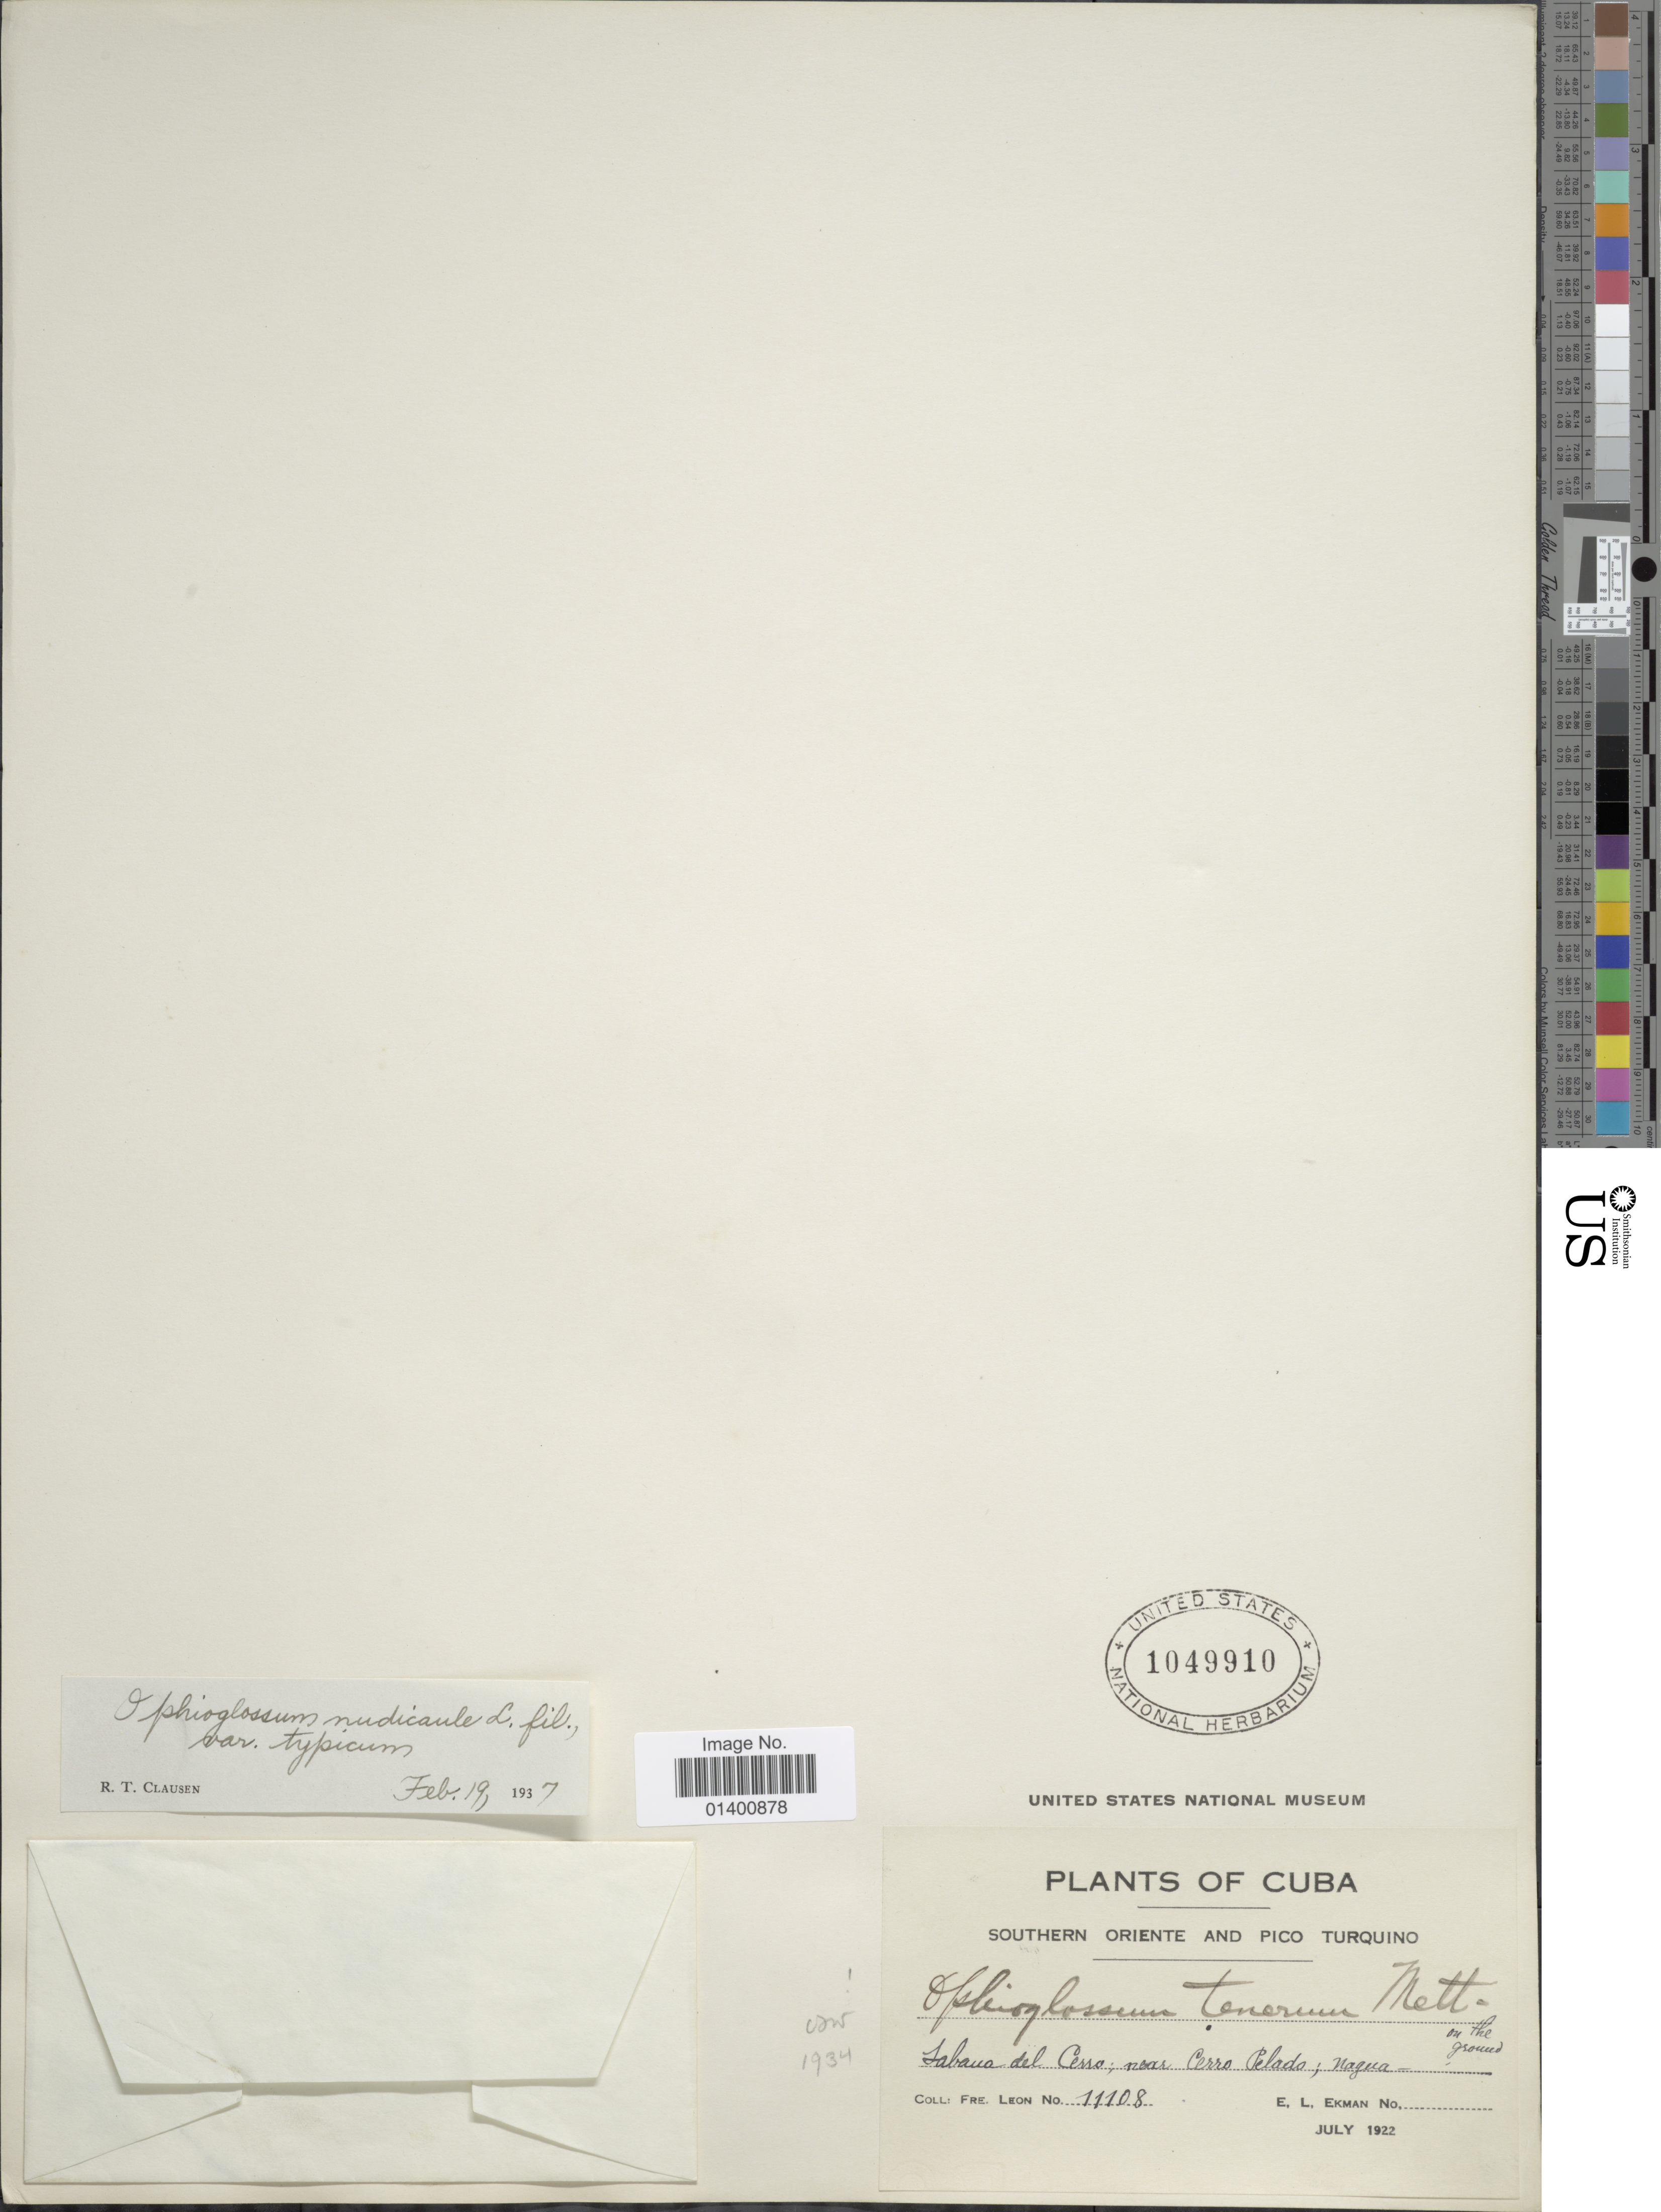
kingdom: Plantae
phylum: Tracheophyta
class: Polypodiopsida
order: Ophioglossales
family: Ophioglossaceae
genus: Ophioglossum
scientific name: Ophioglossum nudicaule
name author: L. f.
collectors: F. Leon & E. L. Ekman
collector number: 11108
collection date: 1922-07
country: Cuba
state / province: Oriente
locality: Southern Oriente and Pico Turquino, Sabana del Cerro; near Cerro Pelado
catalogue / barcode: US 1049910